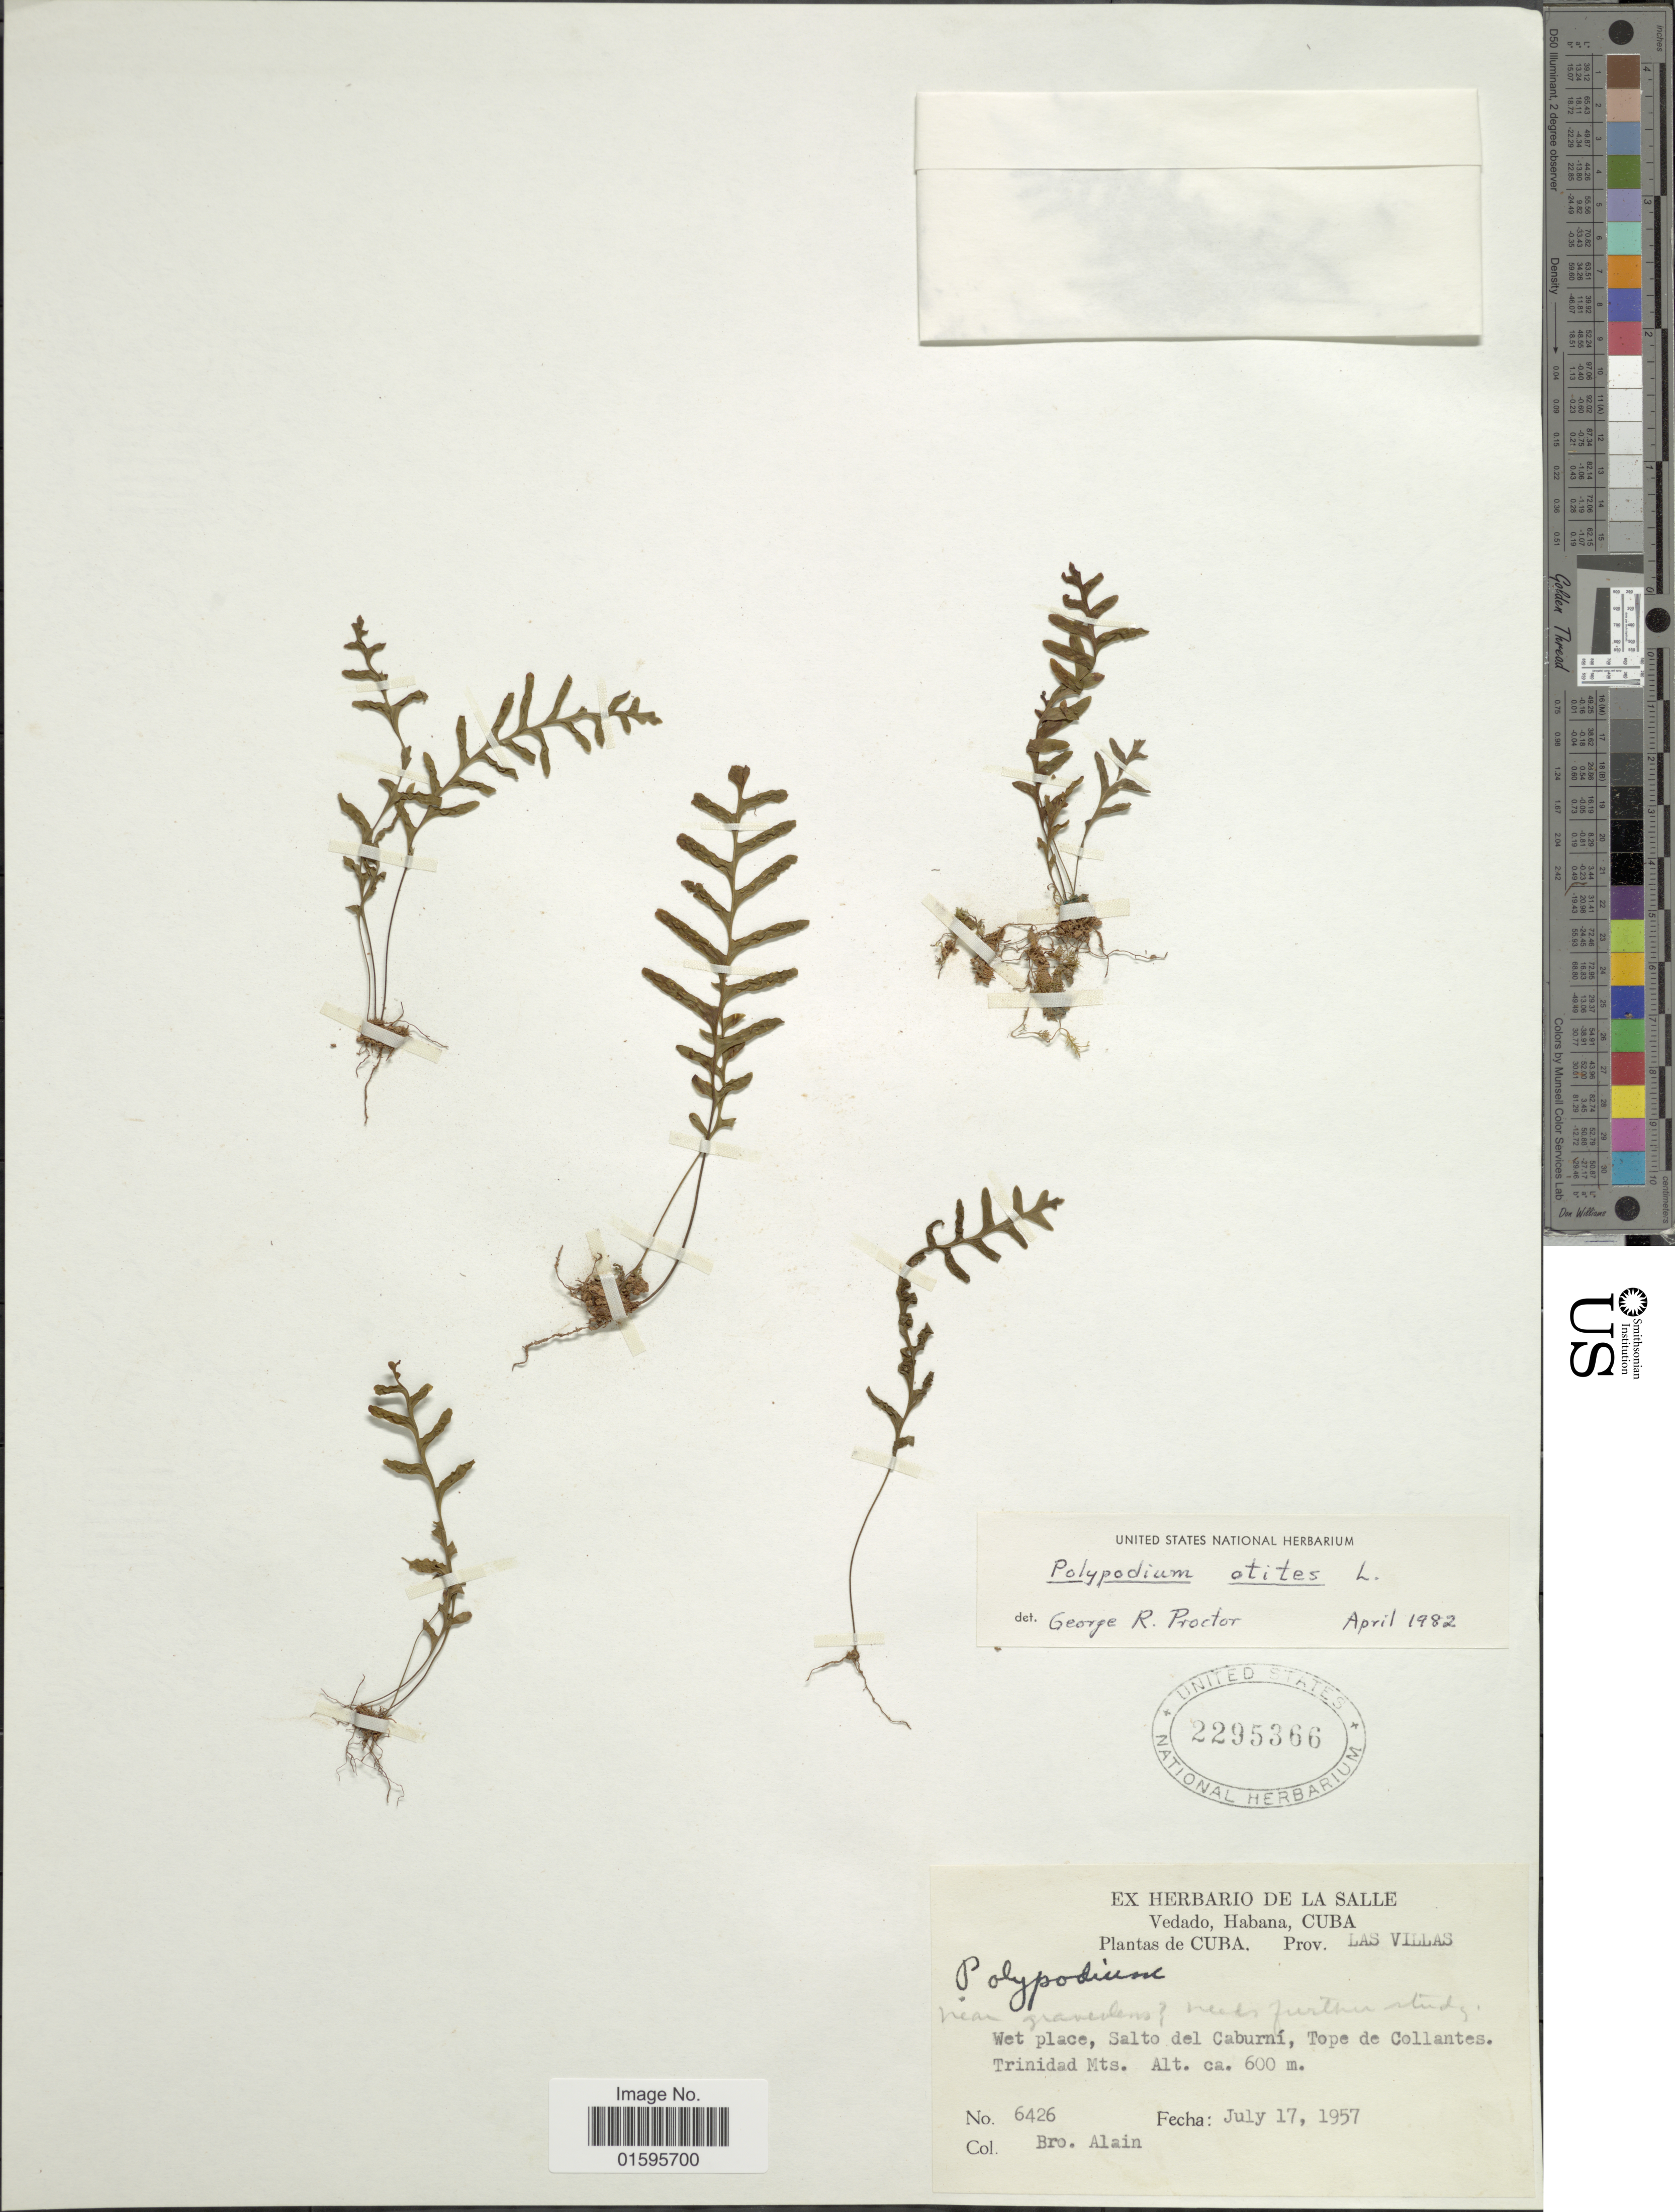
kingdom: Plantae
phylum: Tracheophyta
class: Polypodiopsida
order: Polypodiales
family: Polypodiaceae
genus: Polypodium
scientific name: Polypodium otites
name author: L.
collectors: A. H. Liogier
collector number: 6426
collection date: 1957-07-17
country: Cuba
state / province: Las Villas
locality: Vedado, Habana, Prov. Las Villas, Salto del Caburni, Tope de Collantes, Trinidad Mts.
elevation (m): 600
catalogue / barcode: US 2295366